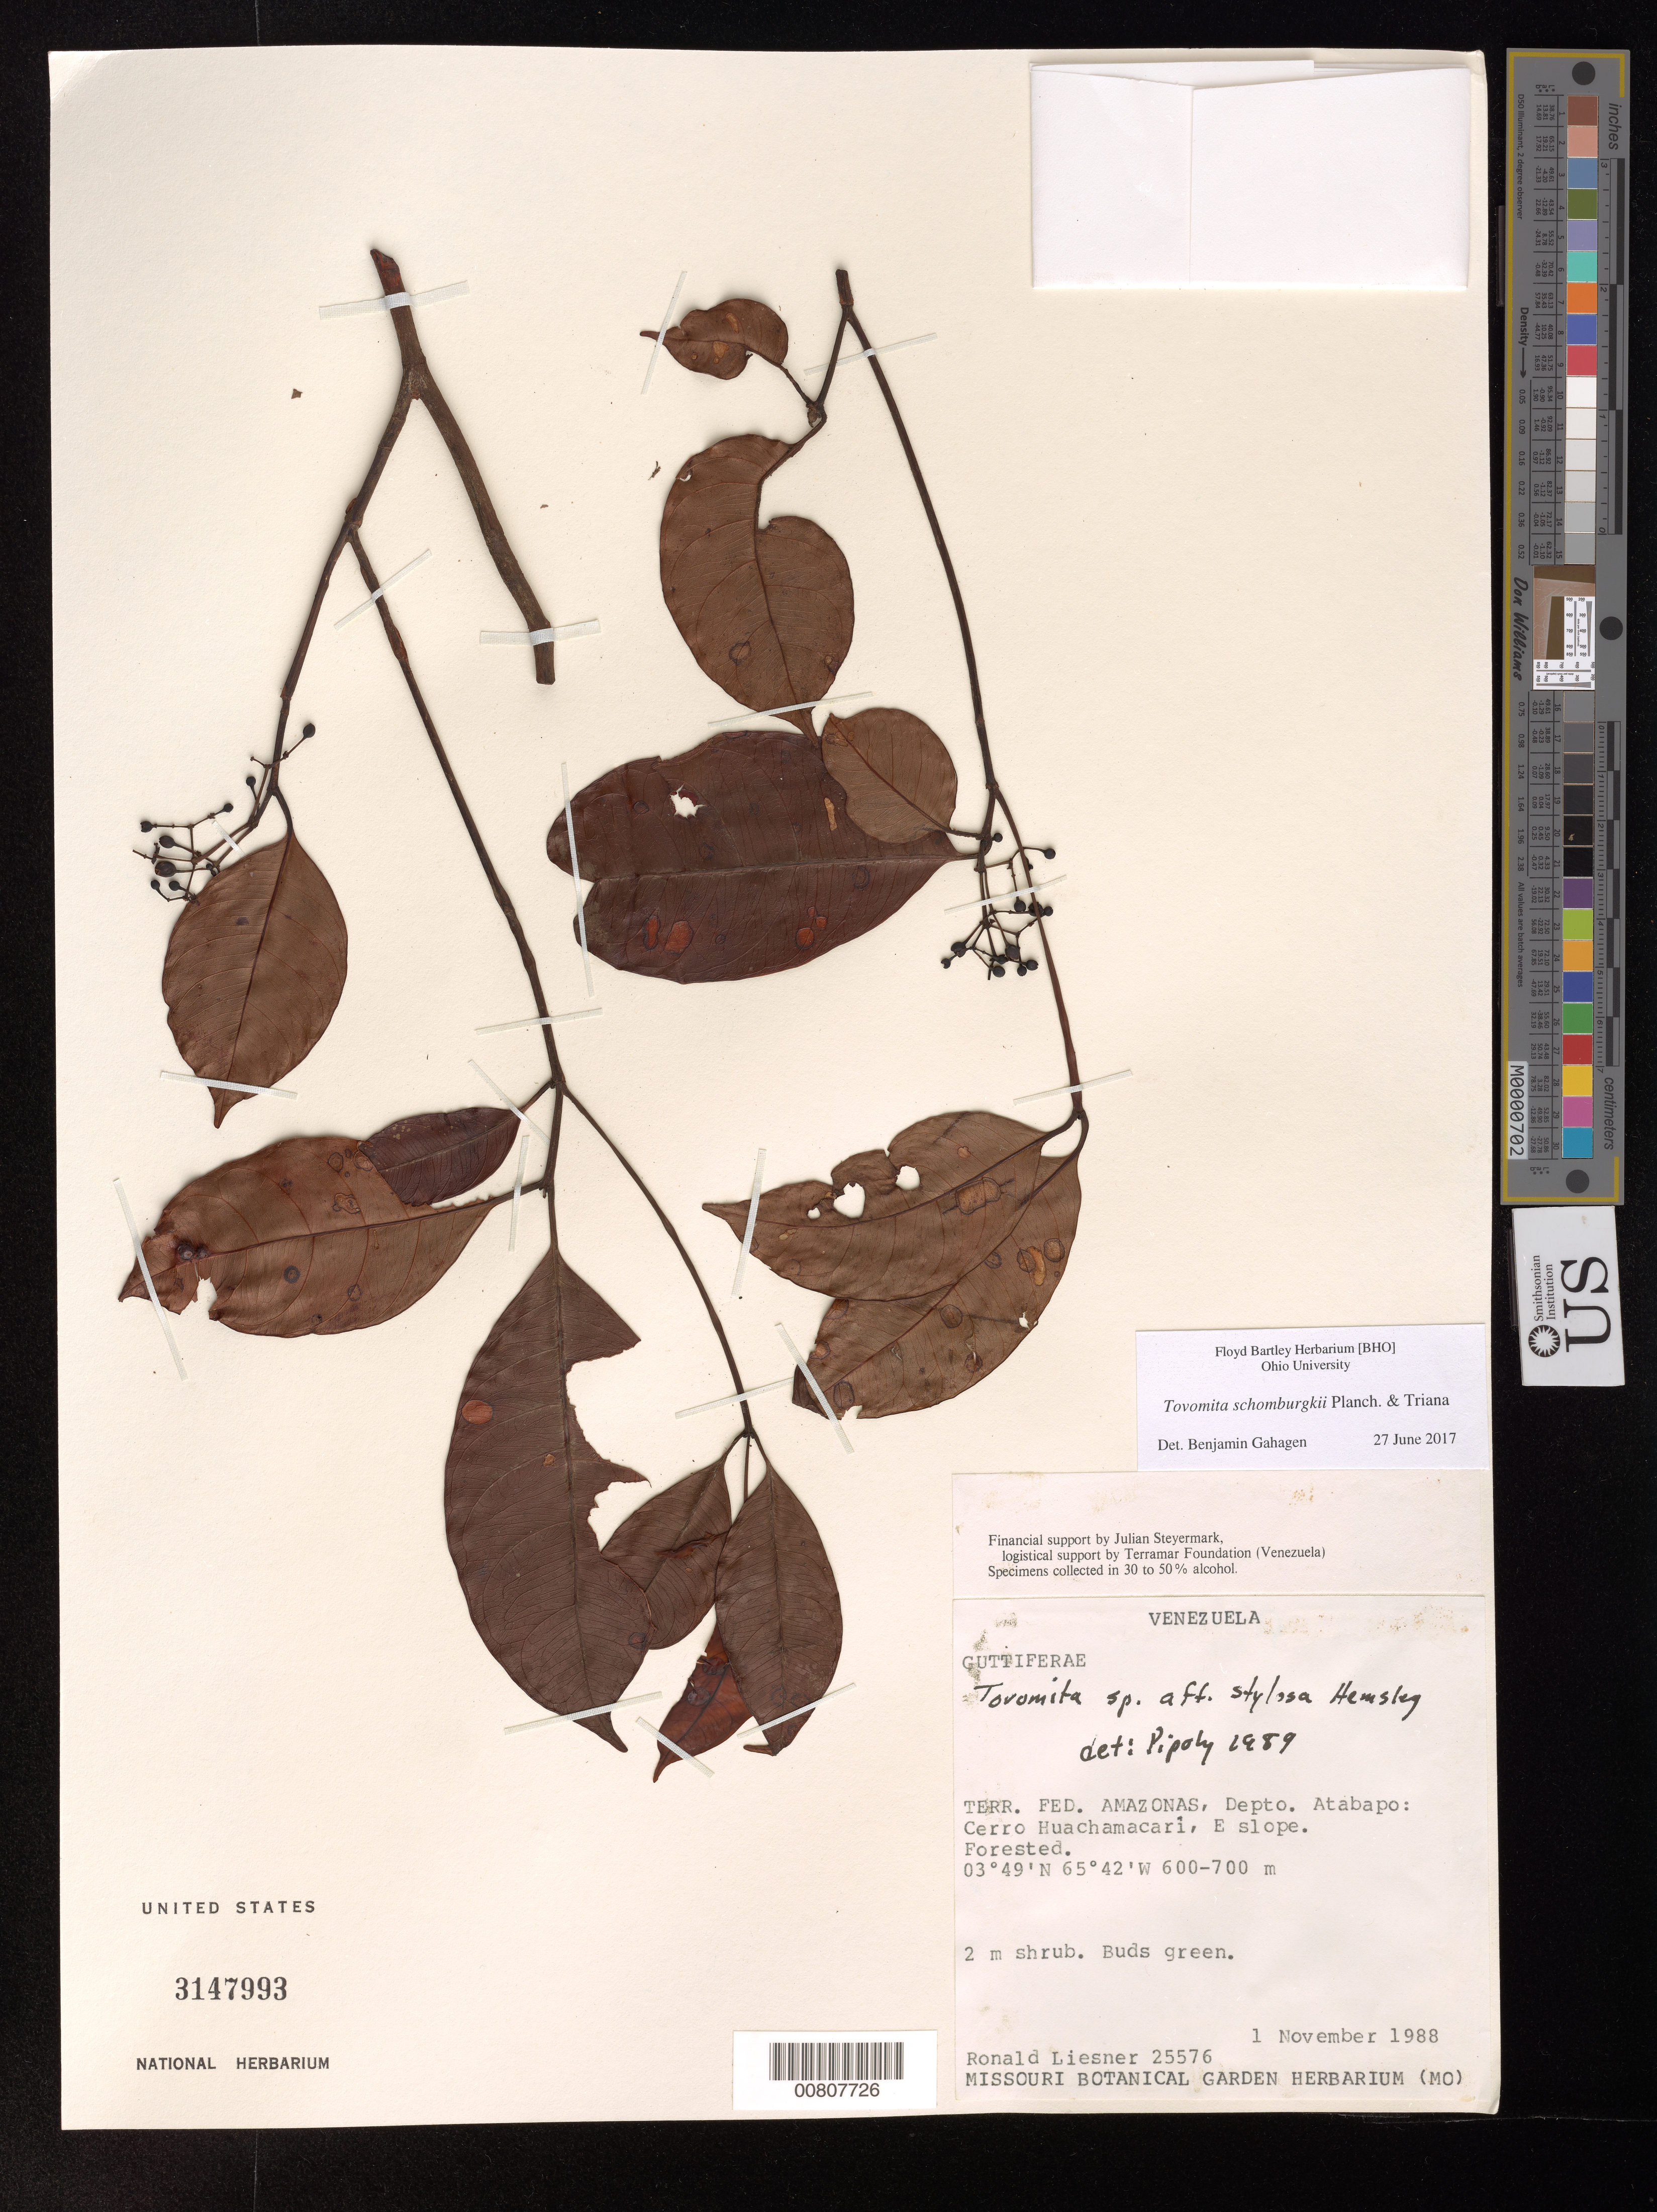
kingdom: Plantae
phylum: Tracheophyta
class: Magnoliopsida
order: Malpighiales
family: Clusiaceae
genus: Tovomita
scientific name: Tovomita schomburgkii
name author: Planch. & Triana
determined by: Gahagen, Benjamin, (BHO), Ohio University (UNITED STATES)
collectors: R. L. Liesner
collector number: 25576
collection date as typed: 1-Nov-88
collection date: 1988-11-01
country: Venezuela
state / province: Amazonas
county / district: Atabapo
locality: Cerro Huachamacari, E slope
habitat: Forest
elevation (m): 600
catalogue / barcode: US 3147993